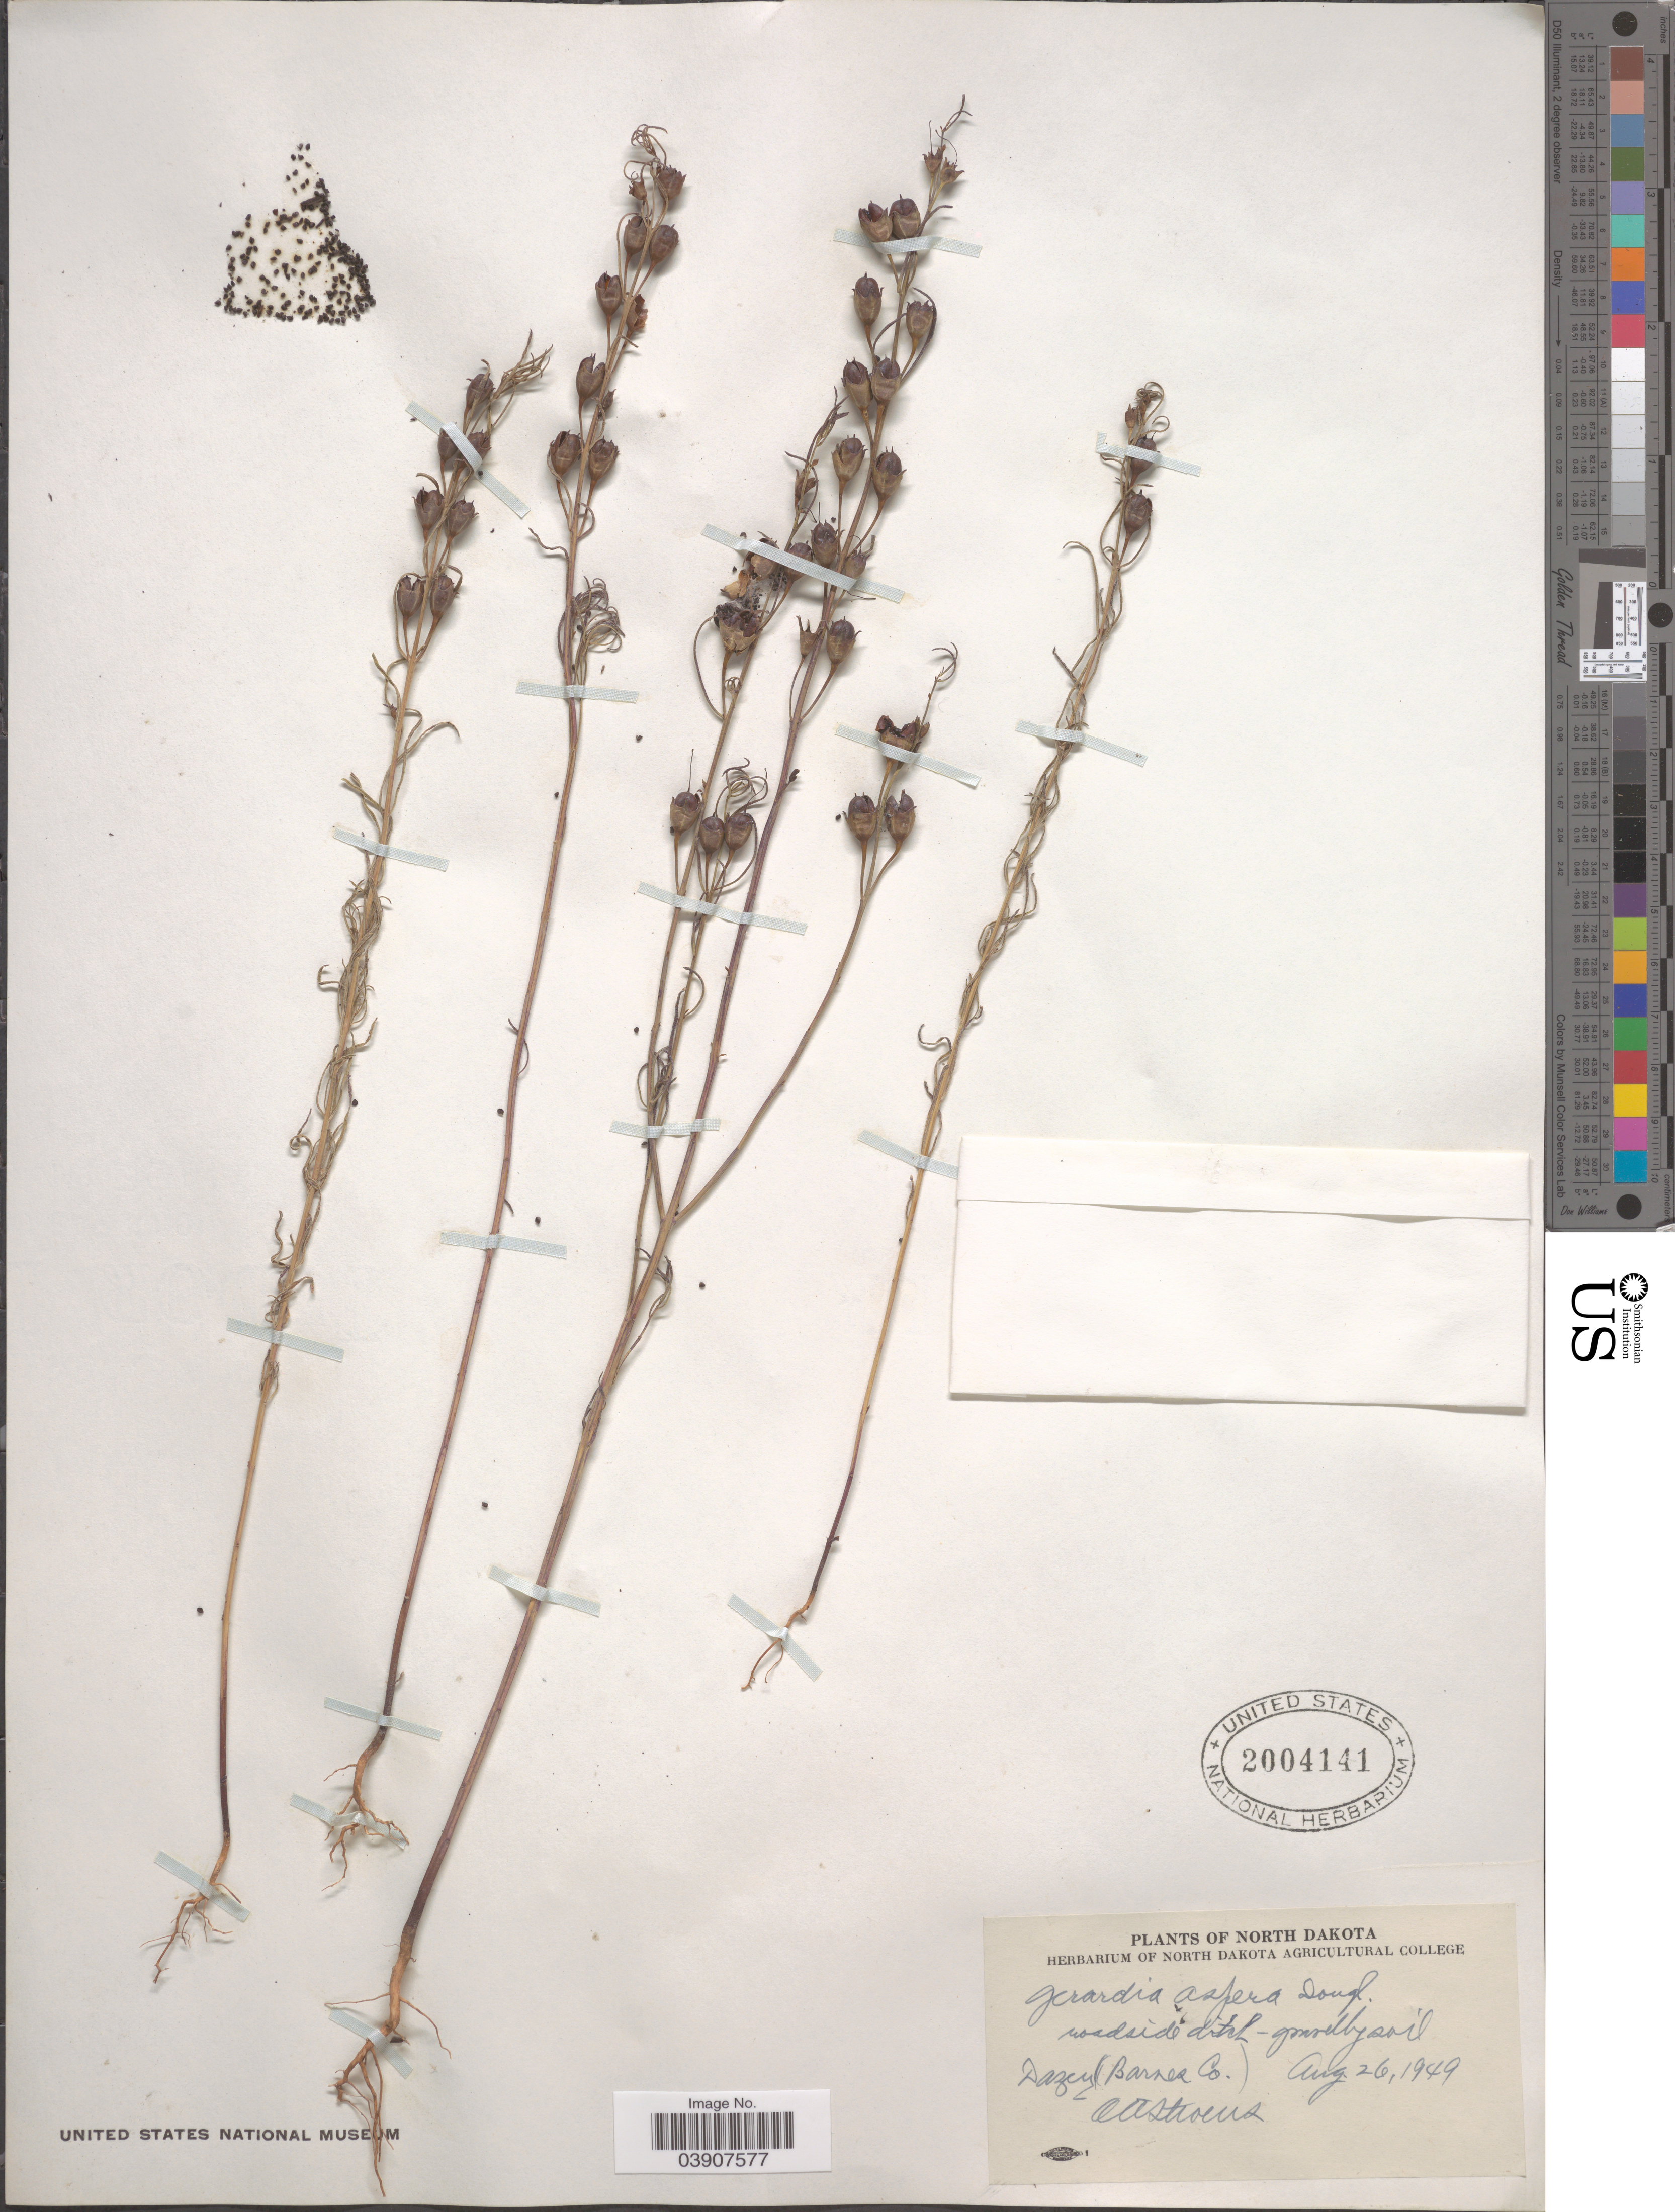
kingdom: Plantae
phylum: Tracheophyta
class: Magnoliopsida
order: Lamiales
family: Orobanchaceae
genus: Agalinis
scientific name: Agalinis aspera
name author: (Douglas ex Benth.) Britton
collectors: O. A. Stevens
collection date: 1949-08-26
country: United States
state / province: North Dakota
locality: Dazey (Barnes Co.).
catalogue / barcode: US 2004141